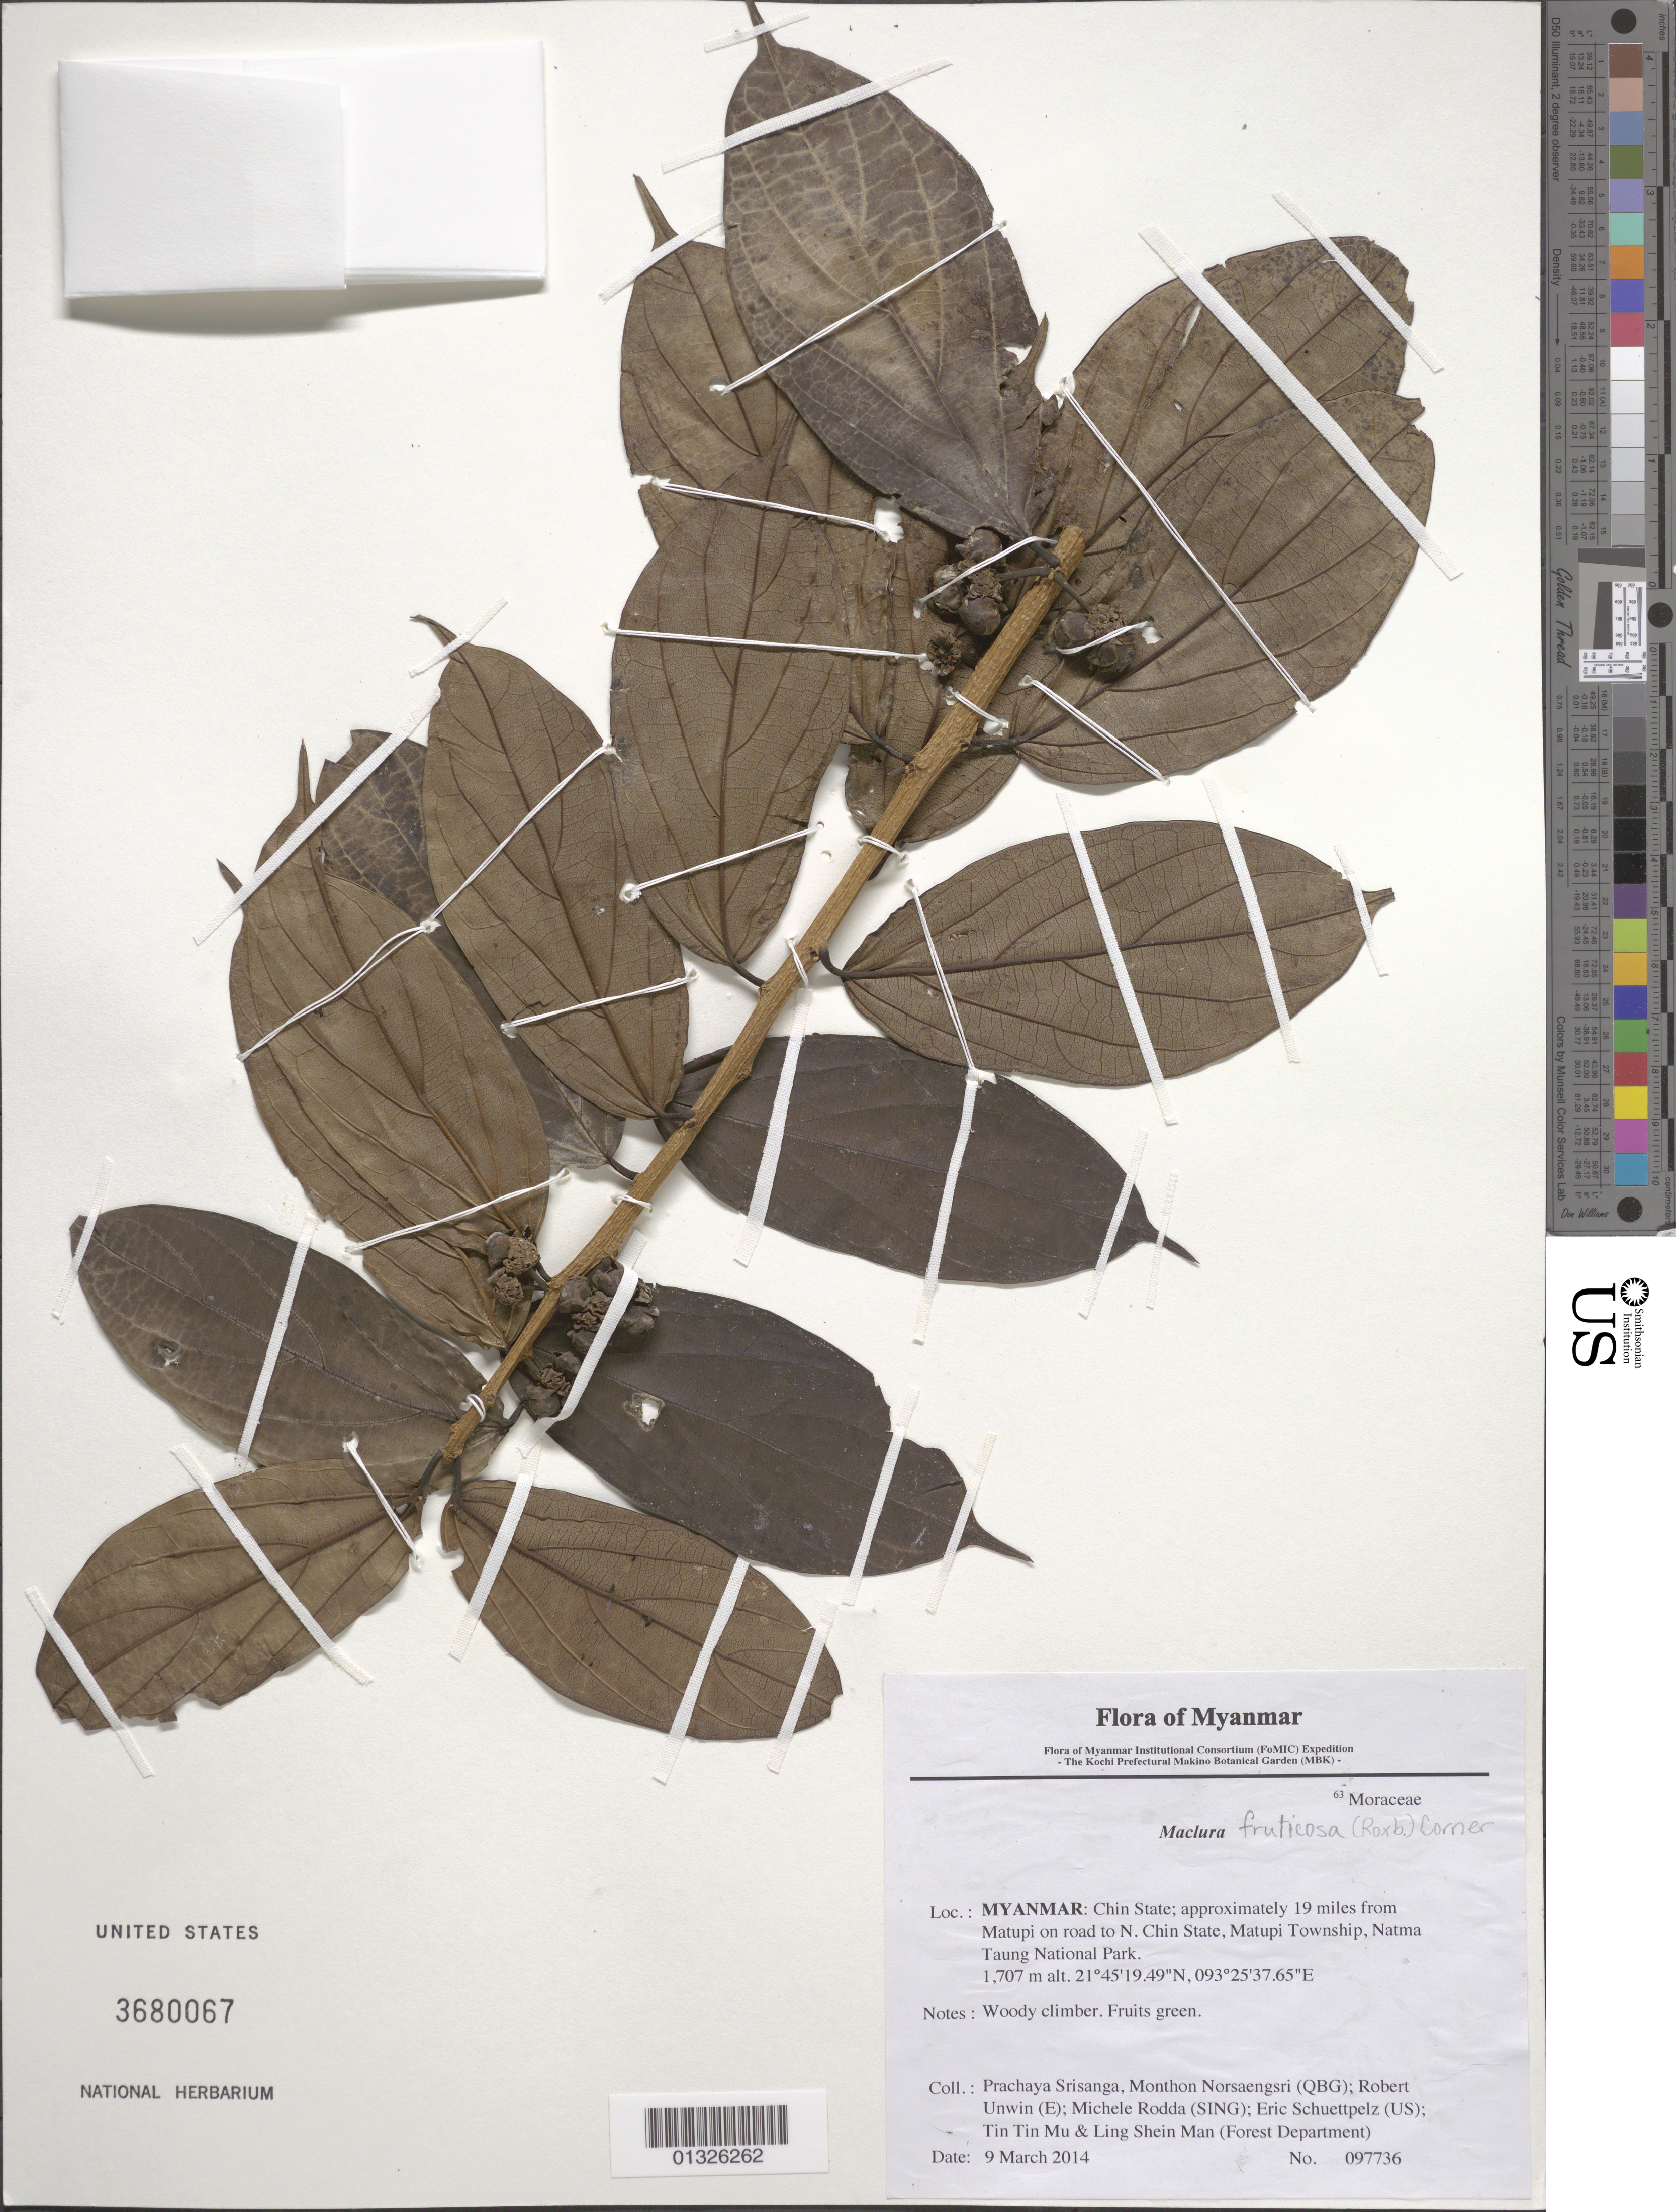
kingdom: Plantae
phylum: Tracheophyta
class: Magnoliopsida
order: Rosales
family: Moraceae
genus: Maclura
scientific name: Maclura fruticosa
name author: (Roxb.) Corner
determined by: Tagane, S.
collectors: P. Srisanga, M. Norsaengsri, R. Unwin, M. Rodda, E. Schuettpelz, Tin Tin Mu & Ling Shein Man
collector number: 97736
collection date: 2014-03-09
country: Myanmar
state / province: Chin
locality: Approximately 19 miles from Matupi on road to N. Chin State, Matupi Township, Natma Taung National Park.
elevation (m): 1707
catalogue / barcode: US 3680067